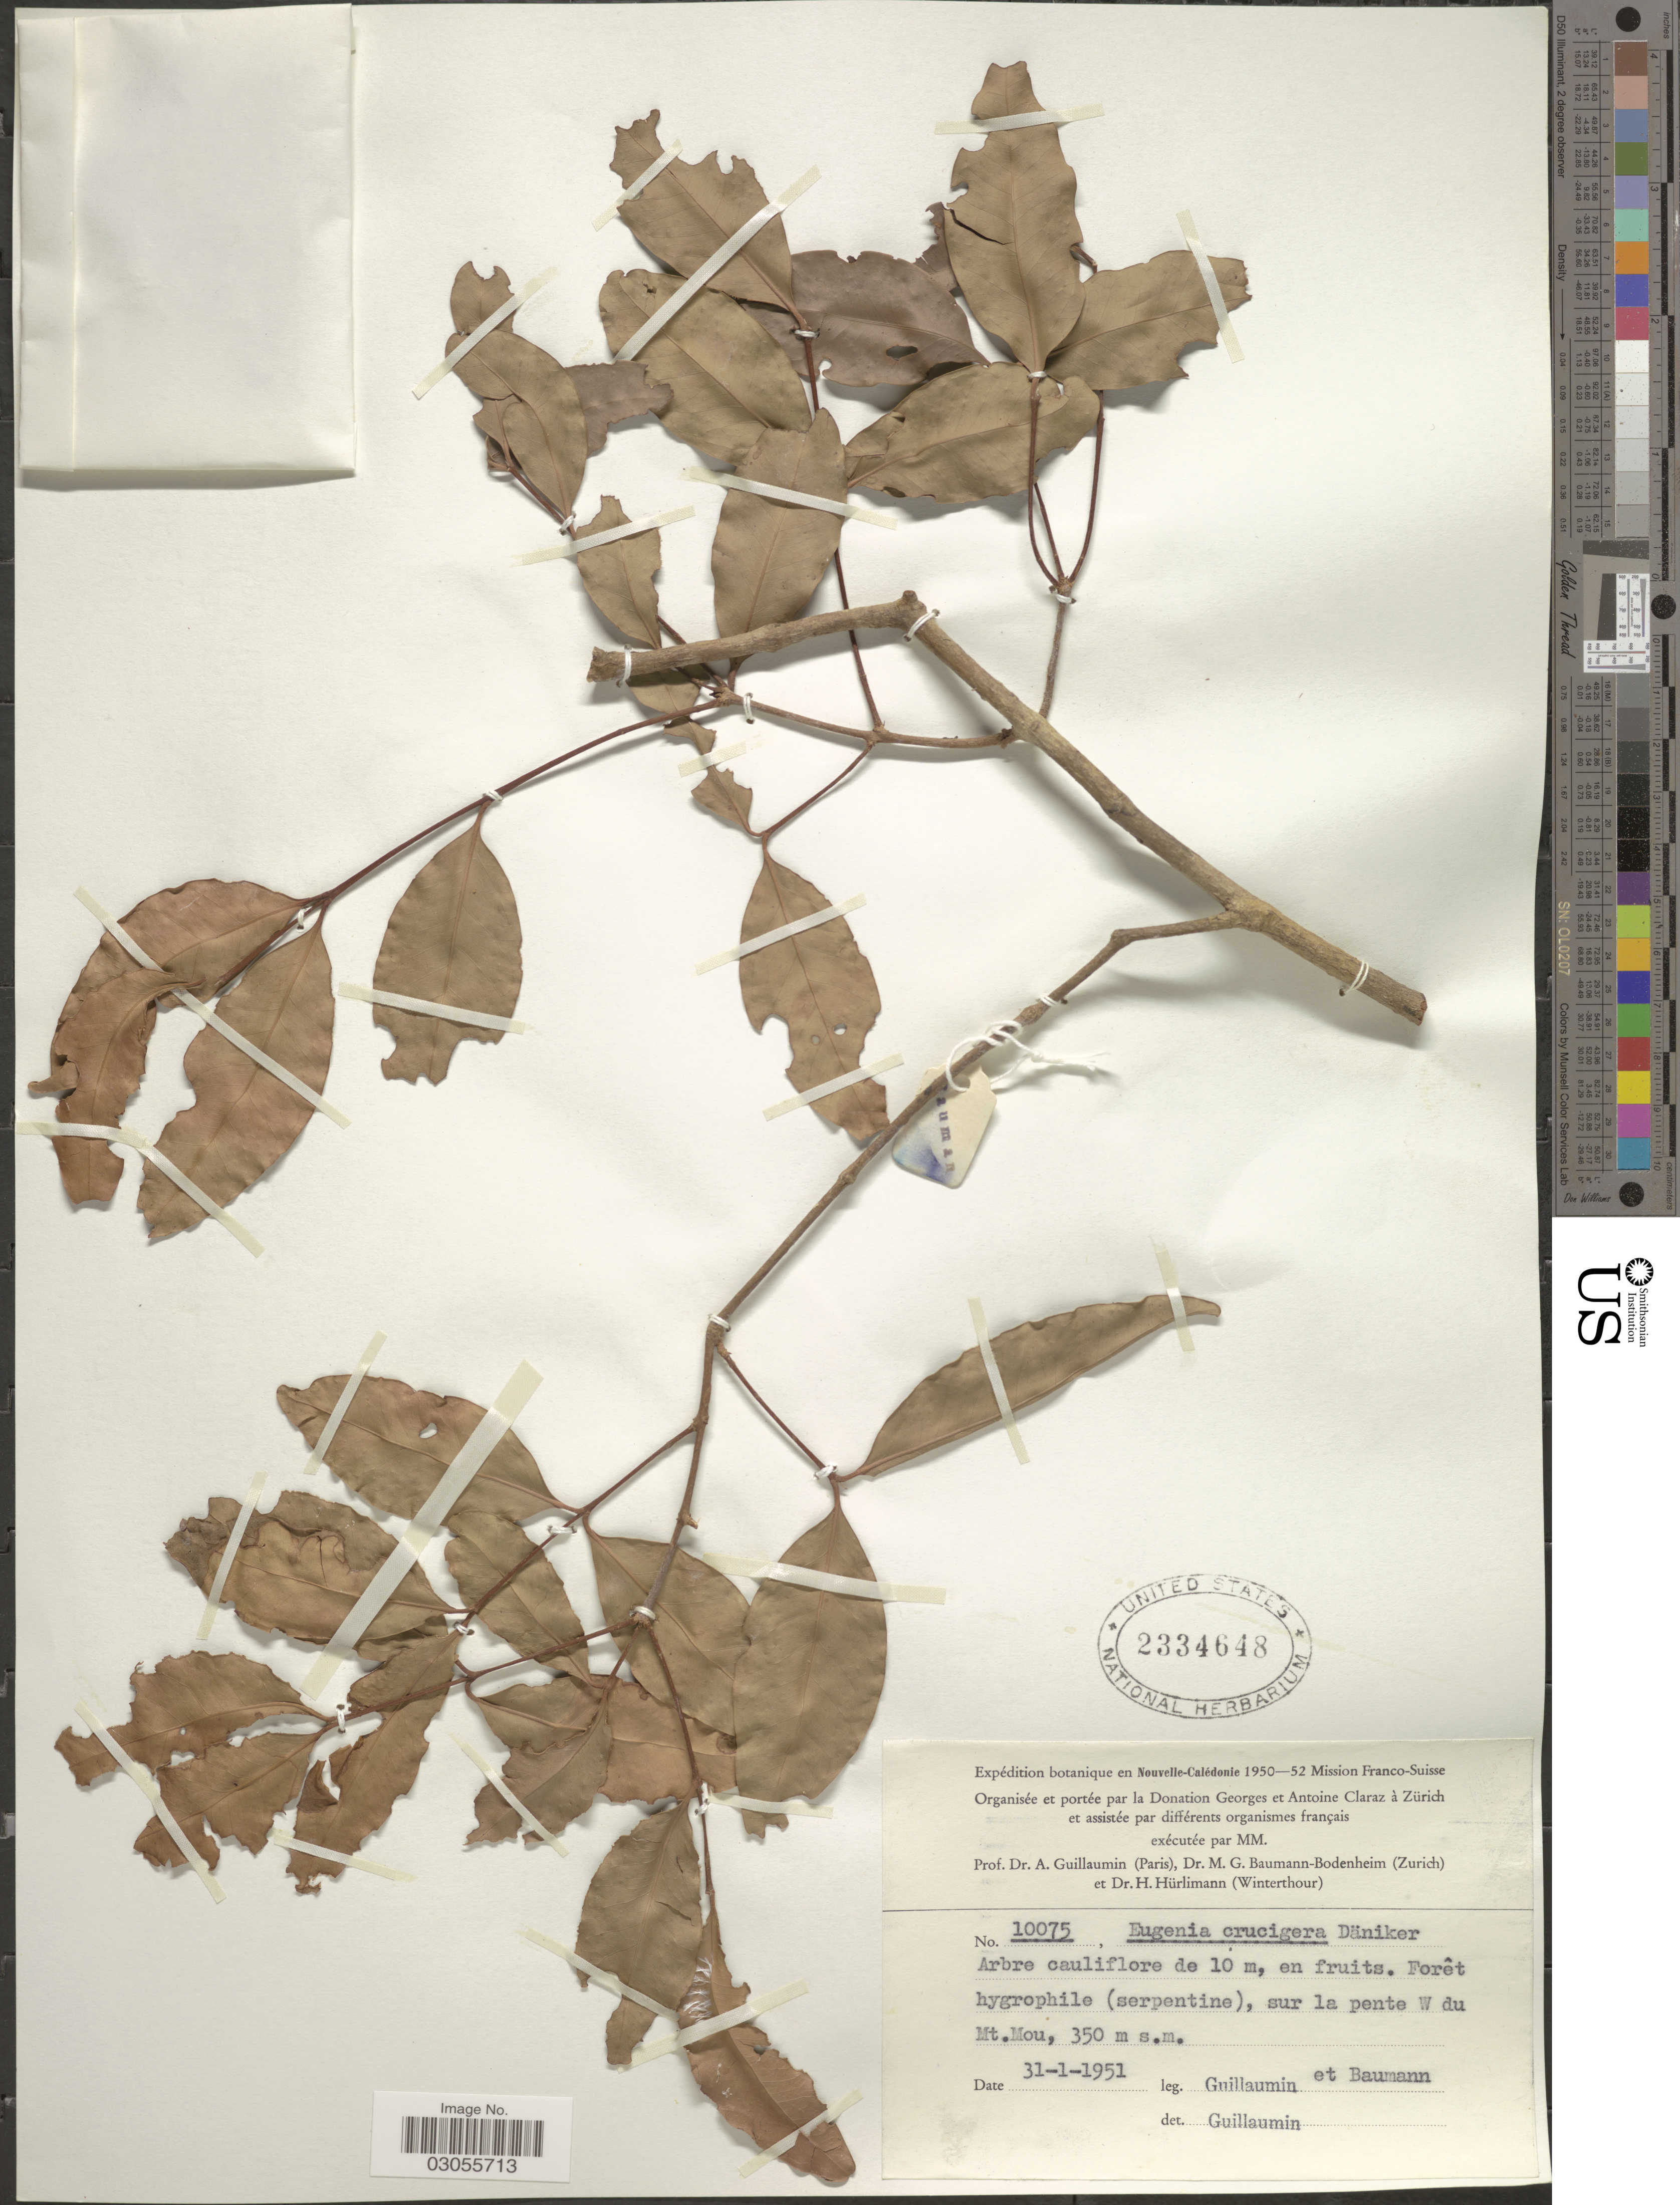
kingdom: Plantae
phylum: Tracheophyta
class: Magnoliopsida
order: Myrtales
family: Myrtaceae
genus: Eugenia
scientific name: Eugenia crucigera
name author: Däniker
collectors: A. Guillaumin & M. G. Baumann-Bodenheim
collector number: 10075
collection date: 1951-01-31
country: New Caledonia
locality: Sur la pente W du Mt. Mou.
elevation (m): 350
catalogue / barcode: US 2334648